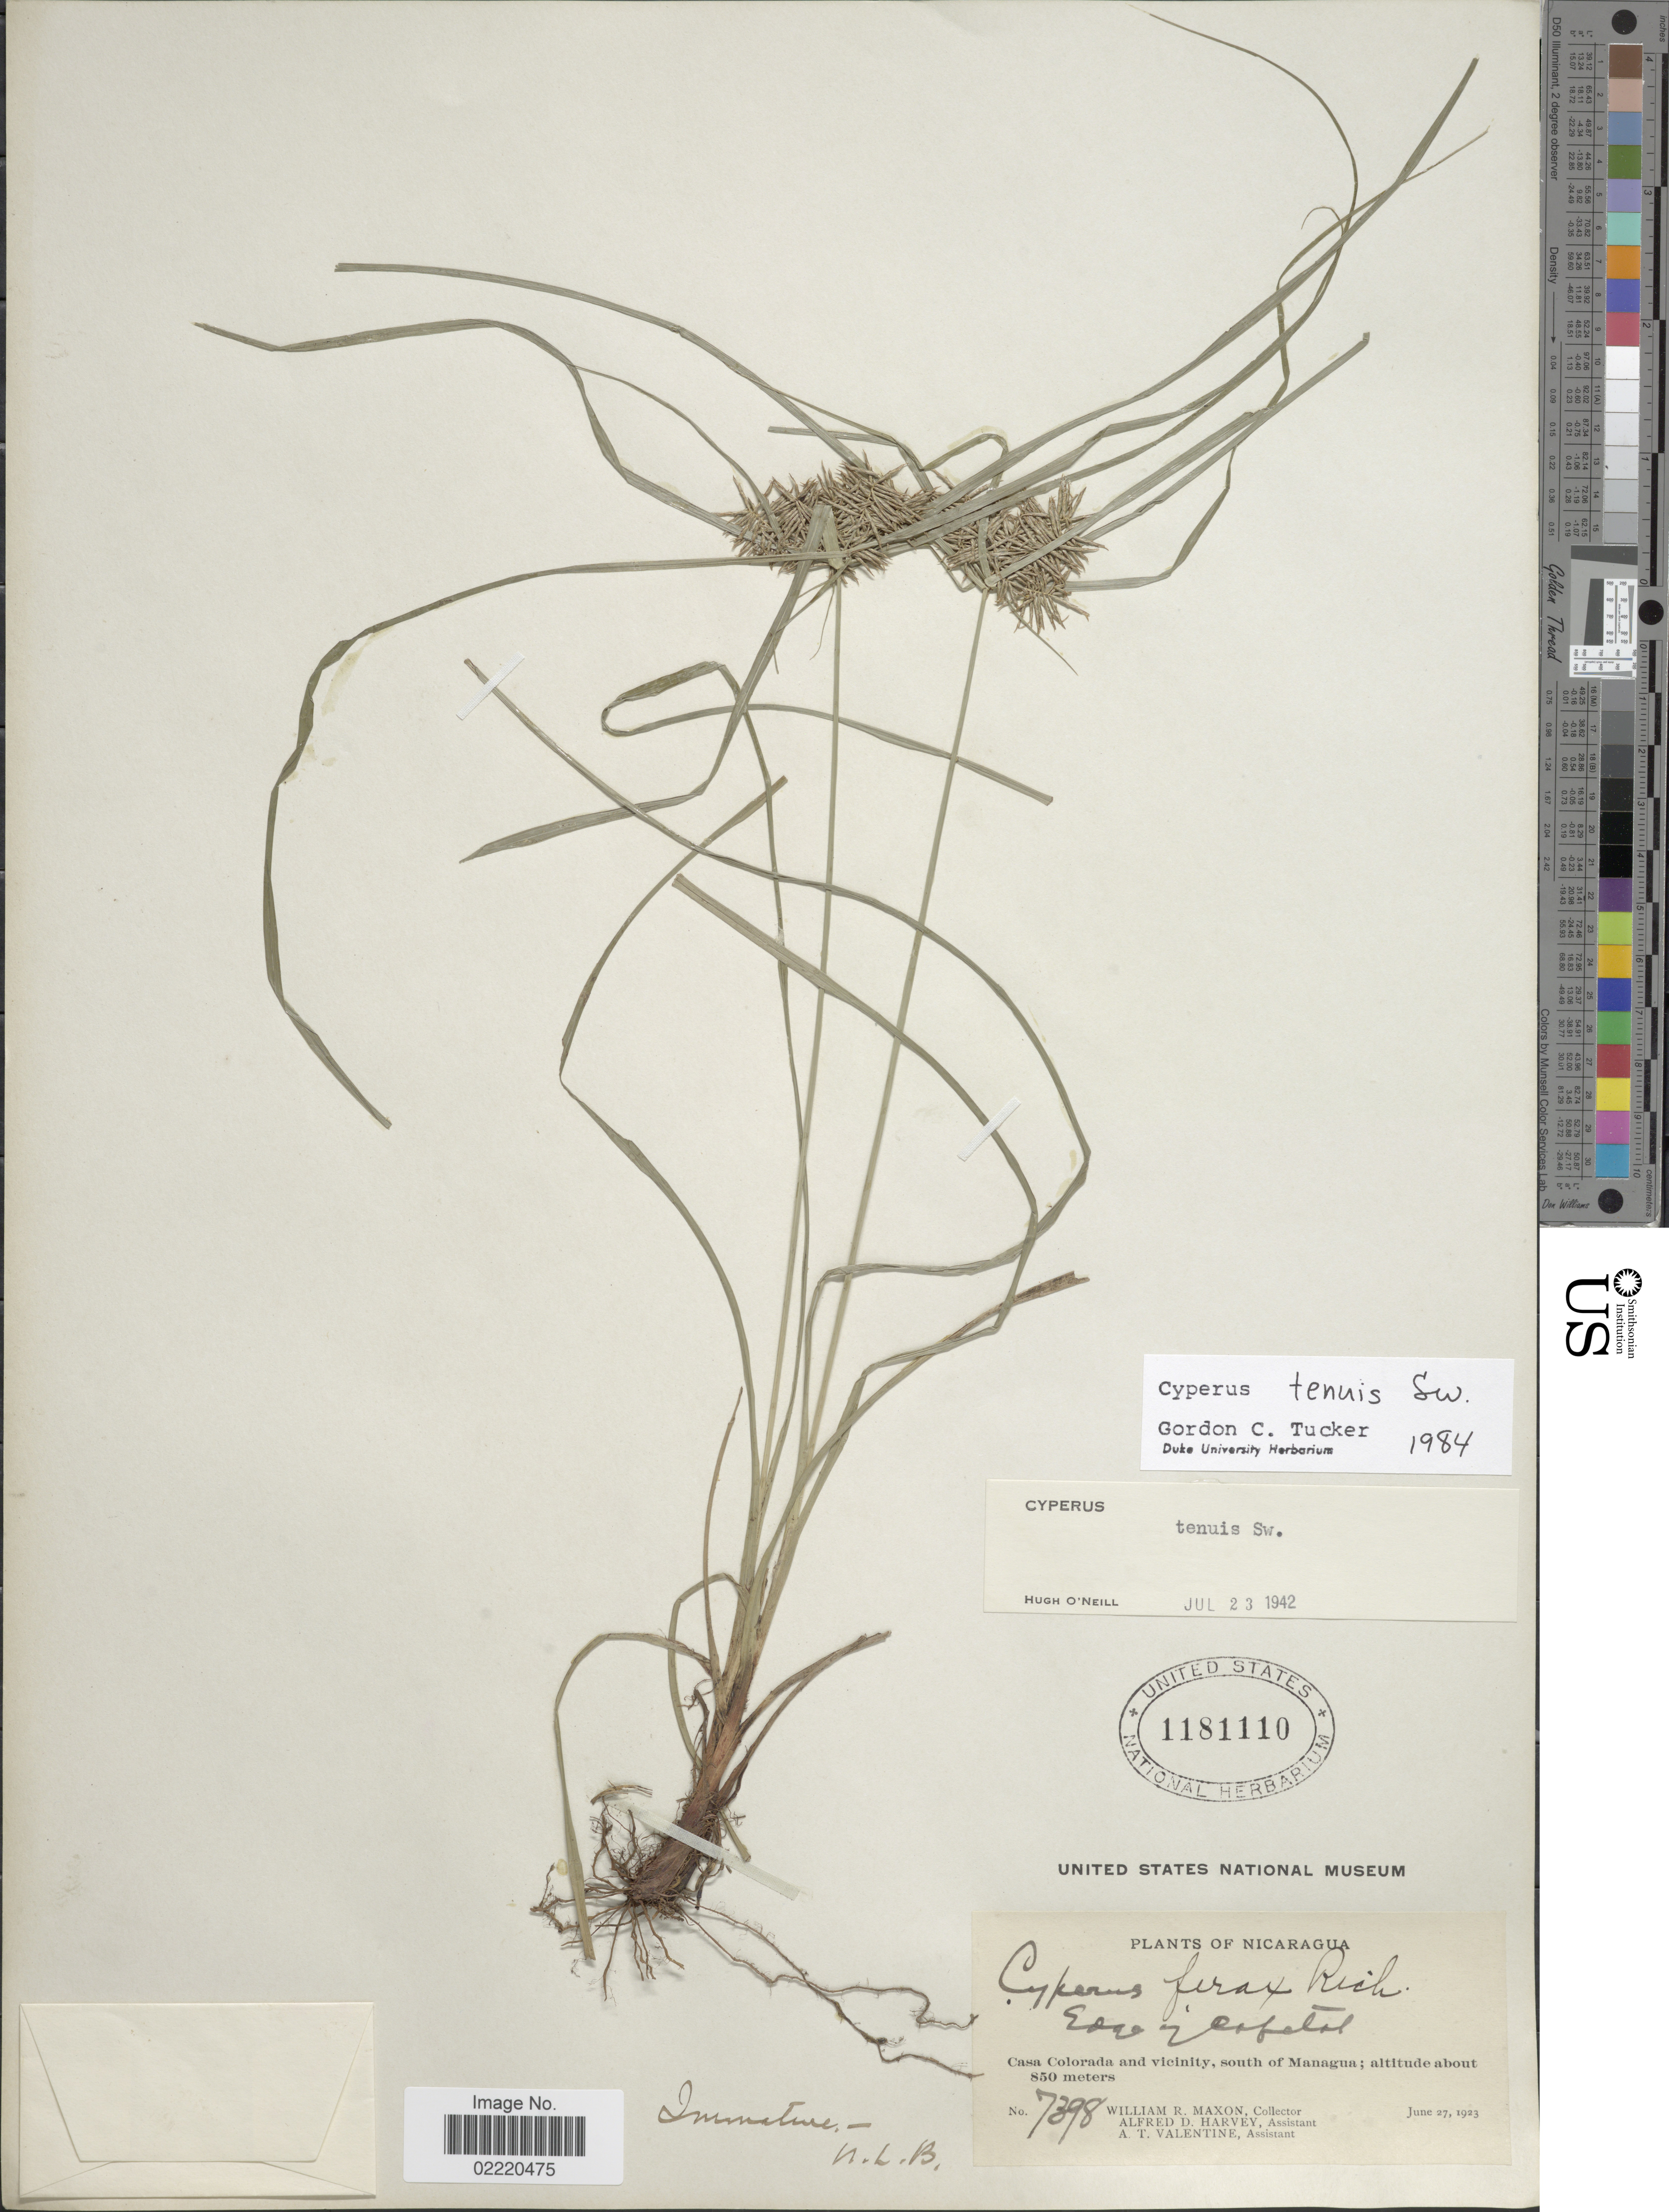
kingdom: Plantae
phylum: Tracheophyta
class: Liliopsida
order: Poales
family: Cyperaceae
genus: Cyperus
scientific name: Cyperus tenuis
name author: Sw.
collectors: W. R. Maxon, A. D. Harvey & A. Valentine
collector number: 7398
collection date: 1923-06-27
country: Nicaragua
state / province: Managua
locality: Casa Colorada and vicinity, south of Mangua.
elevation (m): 850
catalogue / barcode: US 1181110